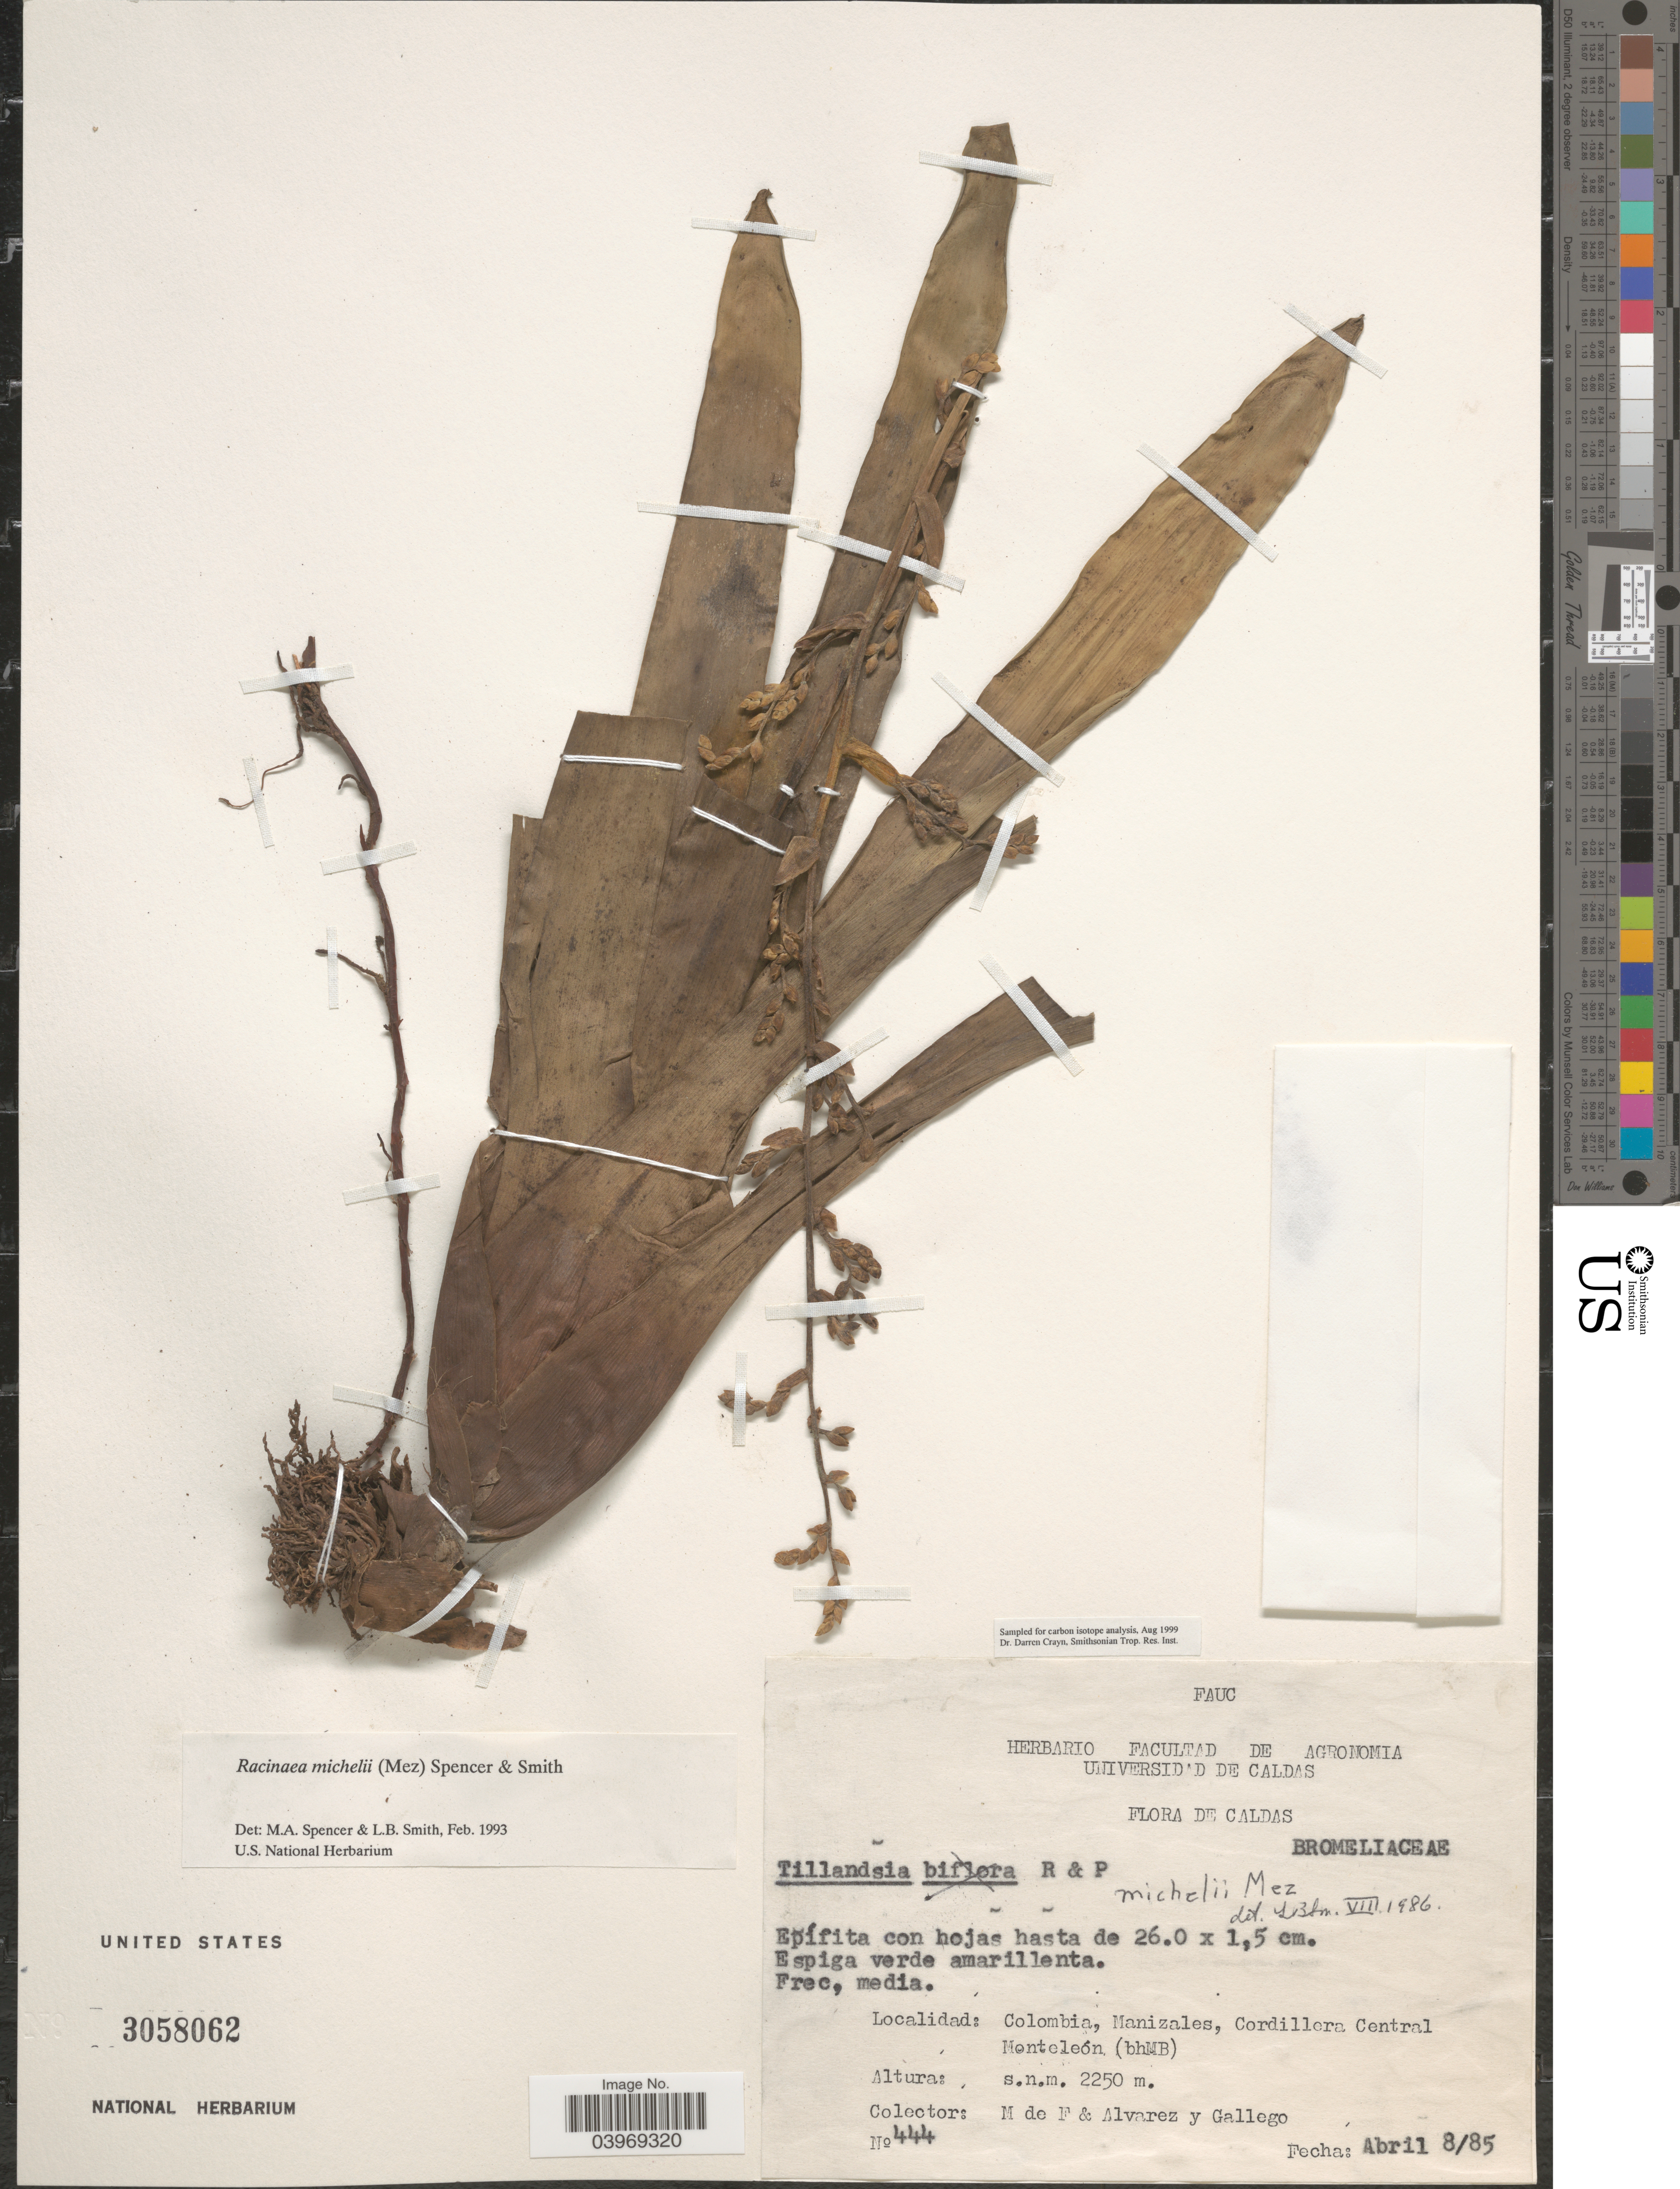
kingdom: Plantae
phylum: Tracheophyta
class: Liliopsida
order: Poales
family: Bromeliaceae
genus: Racinaea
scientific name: Racinaea michelii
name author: (Mez) M.A. Spencer & L.B. Sm.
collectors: M. De F., -- Alvarez & -. Gallego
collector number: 444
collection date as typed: Transcribed d/m/y: 8/4/85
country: Colombia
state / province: Caldas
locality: Manizales, Cordillera Central Monteleón.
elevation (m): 2250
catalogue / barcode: US 3058062